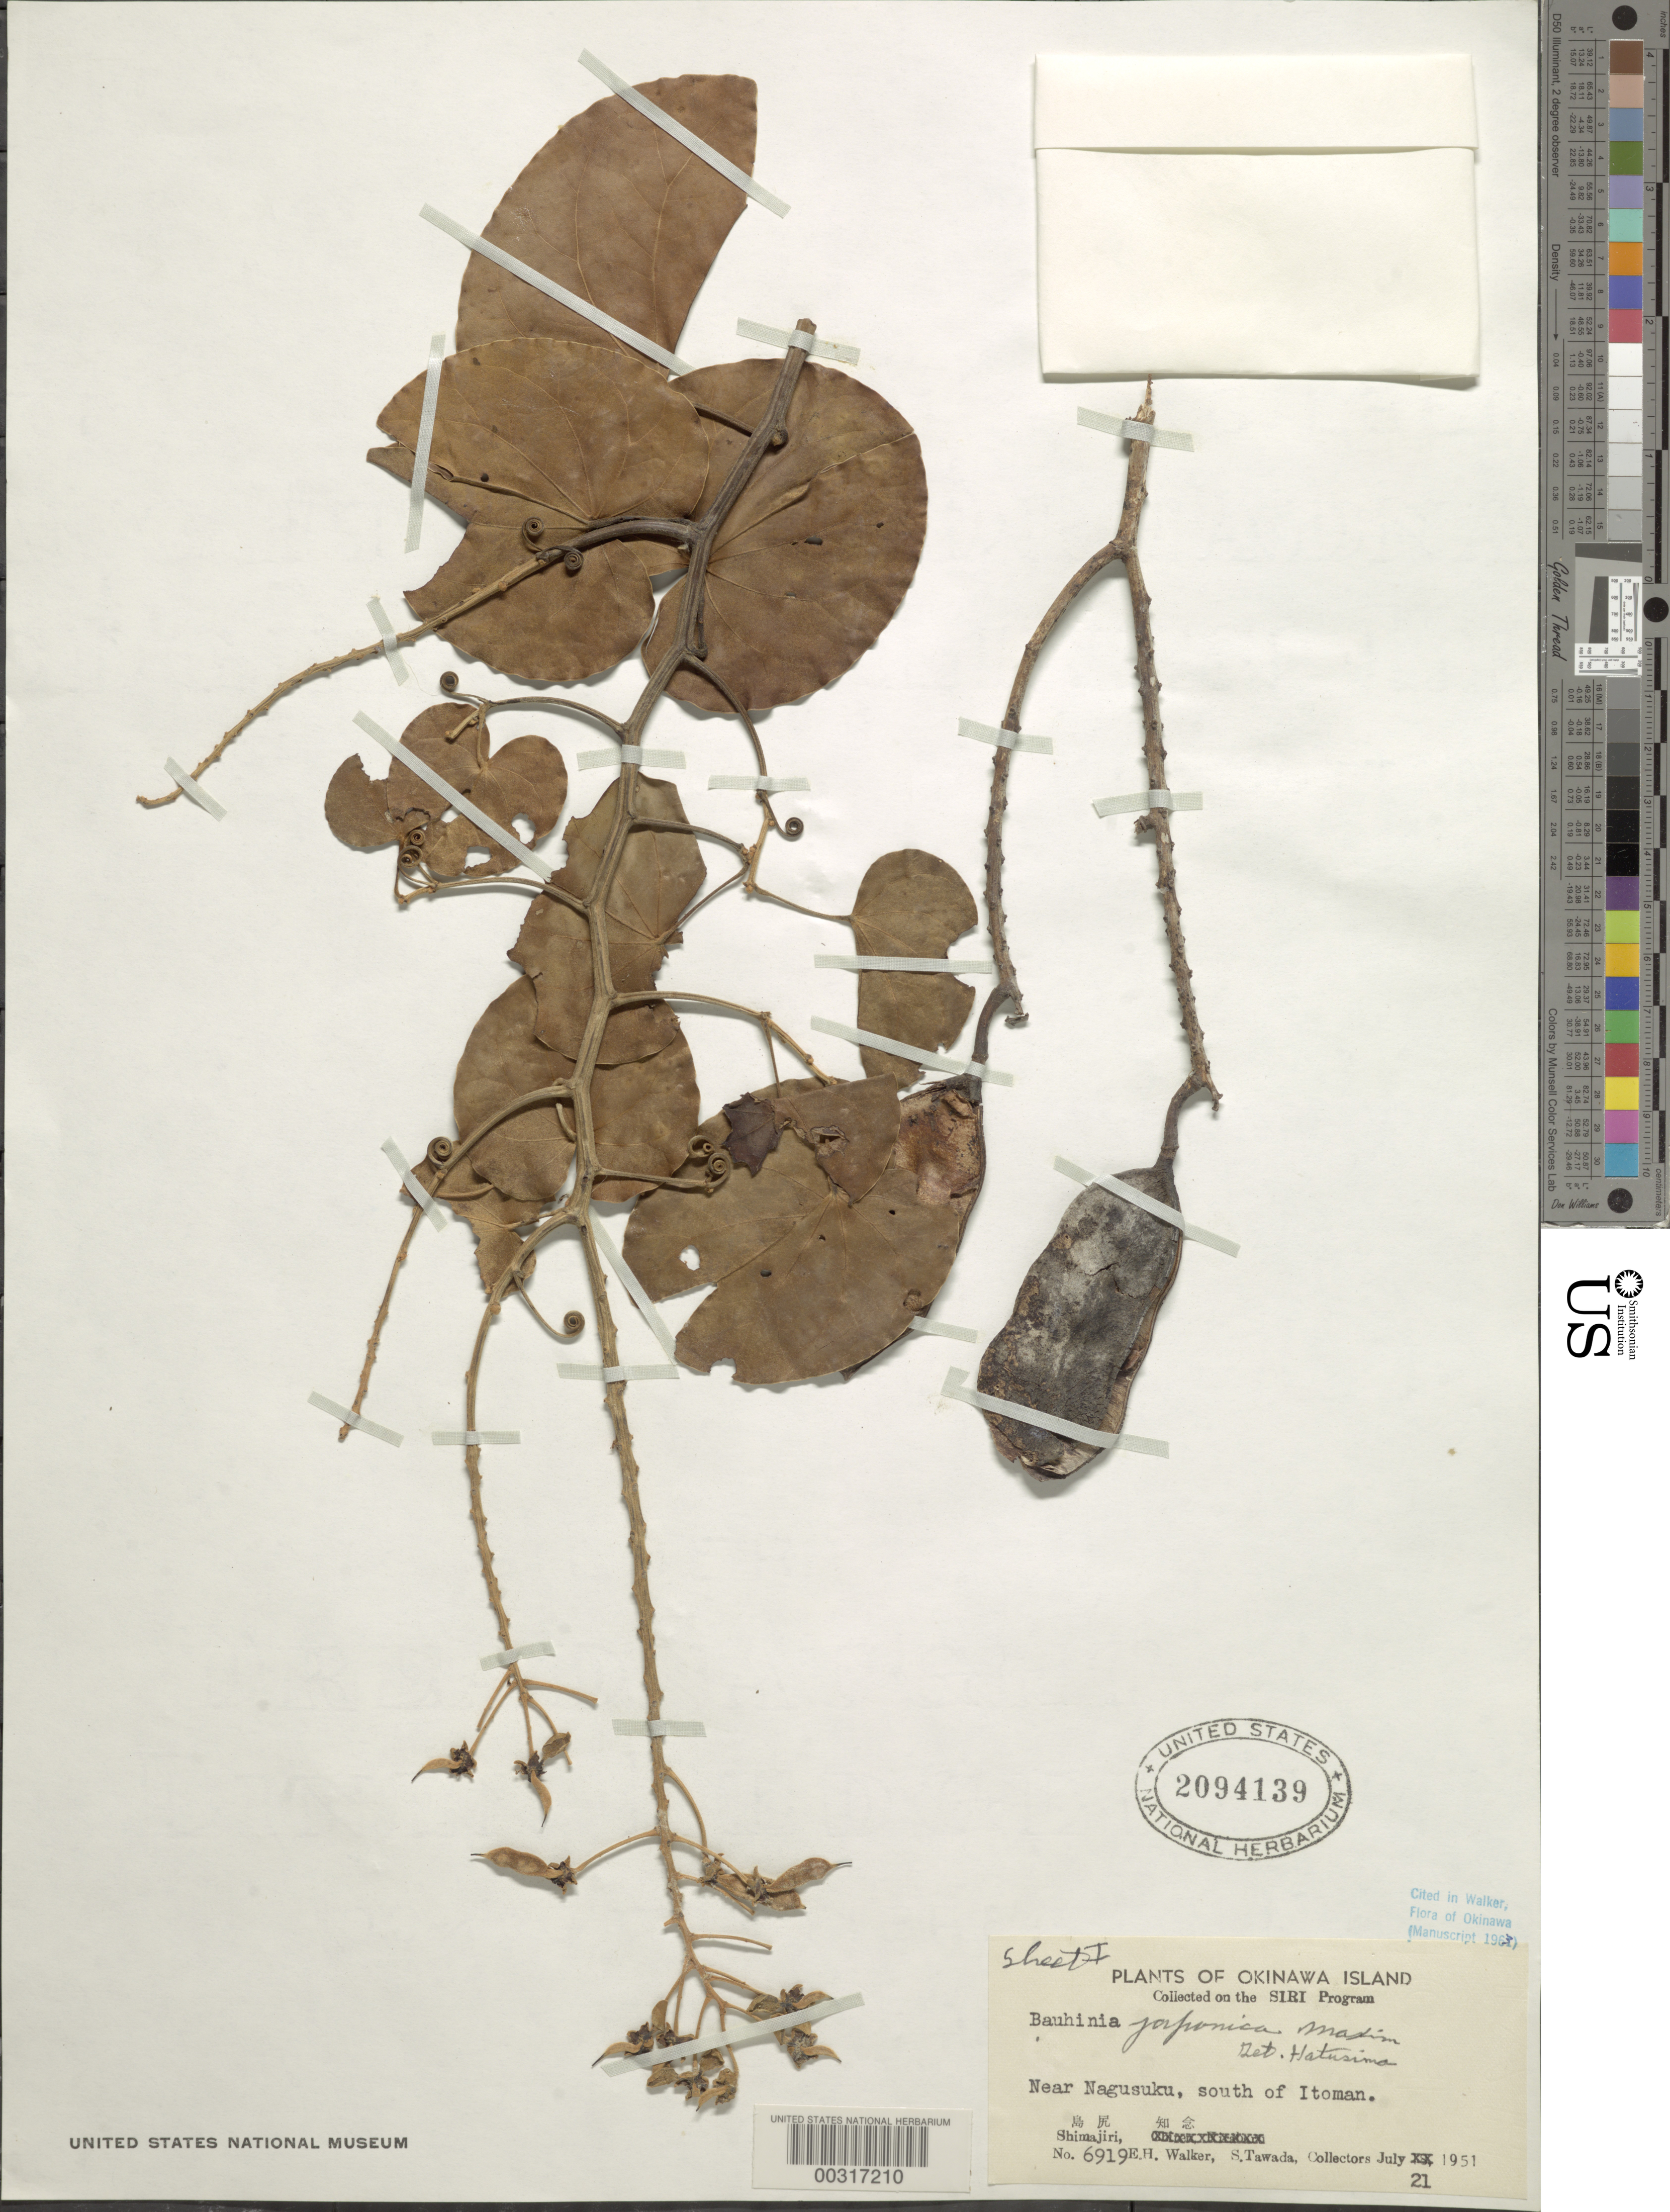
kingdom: Plantae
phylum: Tracheophyta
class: Magnoliopsida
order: Fabales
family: Fabaceae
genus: Phanera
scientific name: Phanera japonica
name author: (Maxim.) H. Ohashi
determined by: U.S. National Herbarium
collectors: E. H. Walker & S. Tawada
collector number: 6919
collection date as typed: Jul 1951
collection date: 1951-07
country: Japan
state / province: Okinawa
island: Okinawa ?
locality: Okinawa is.; near nagusuku, s of itoman [OKINAWA IS.]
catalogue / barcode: US 2094139